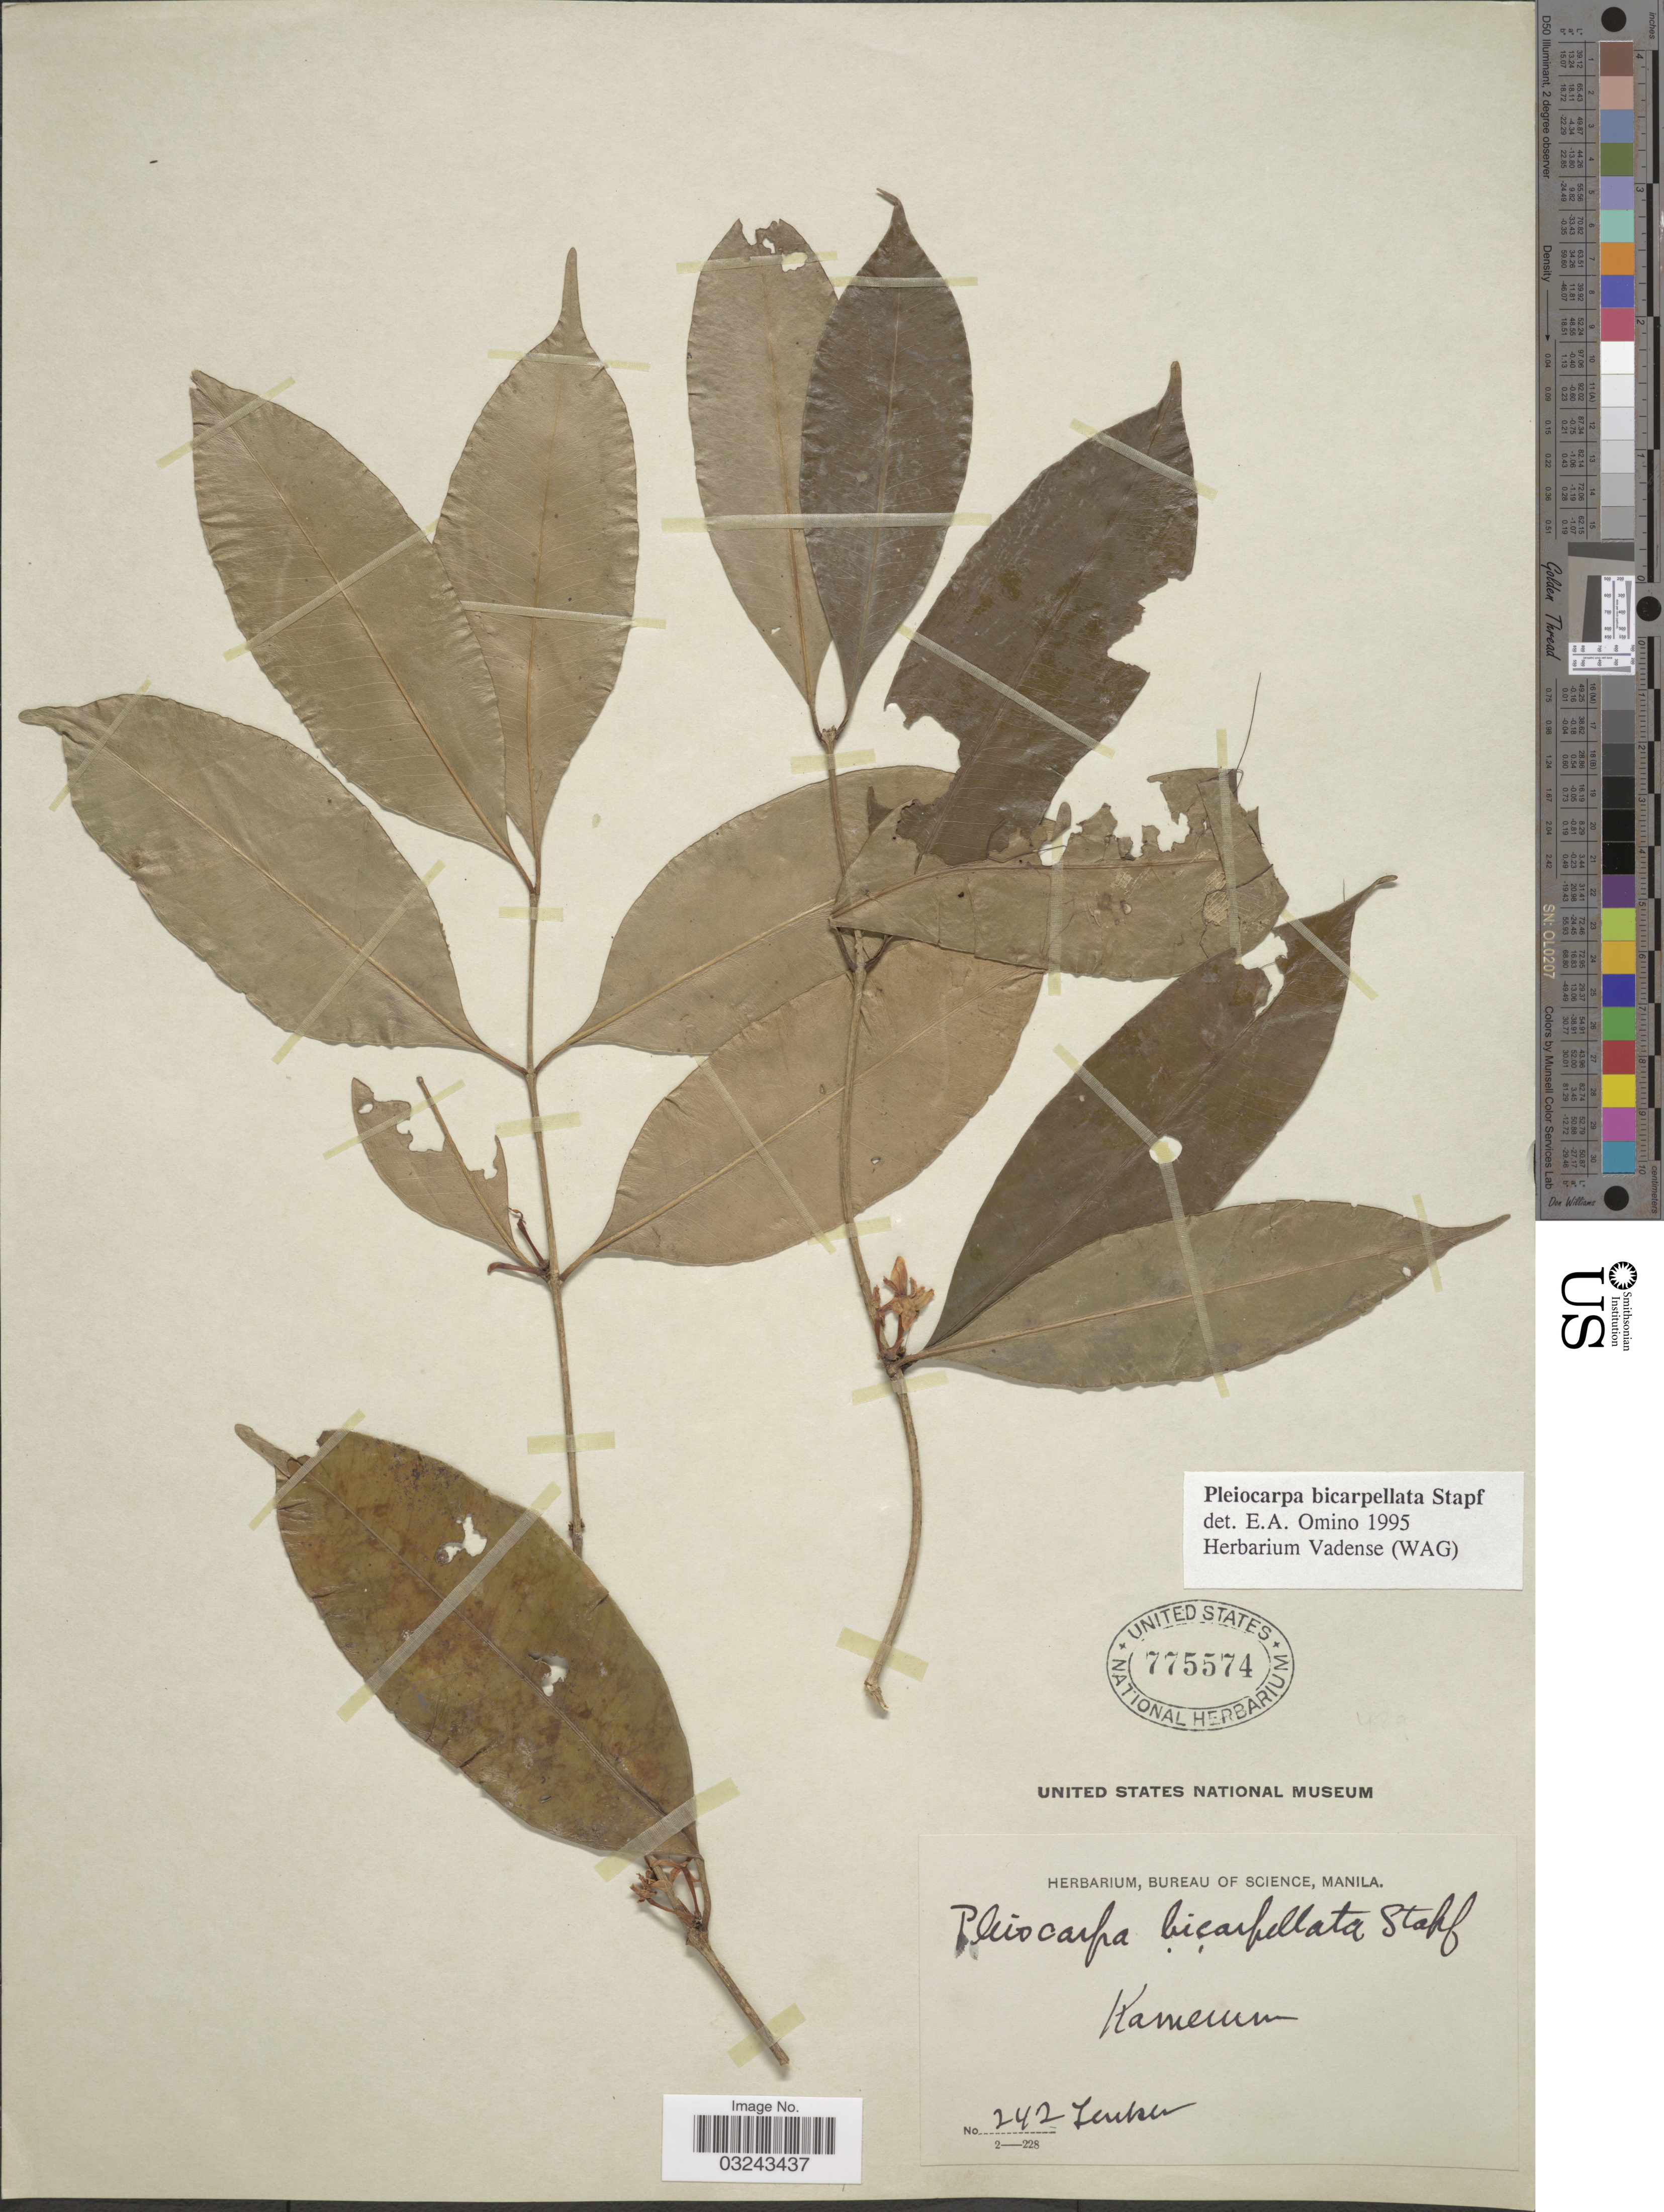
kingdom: Plantae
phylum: Tracheophyta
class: Magnoliopsida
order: Gentianales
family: Apocynaceae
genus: Pleiocarpa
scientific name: Pleiocarpa bicarpellata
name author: Stapf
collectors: Zenker, --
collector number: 242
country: Cameroon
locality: Kamerun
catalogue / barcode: US 775574